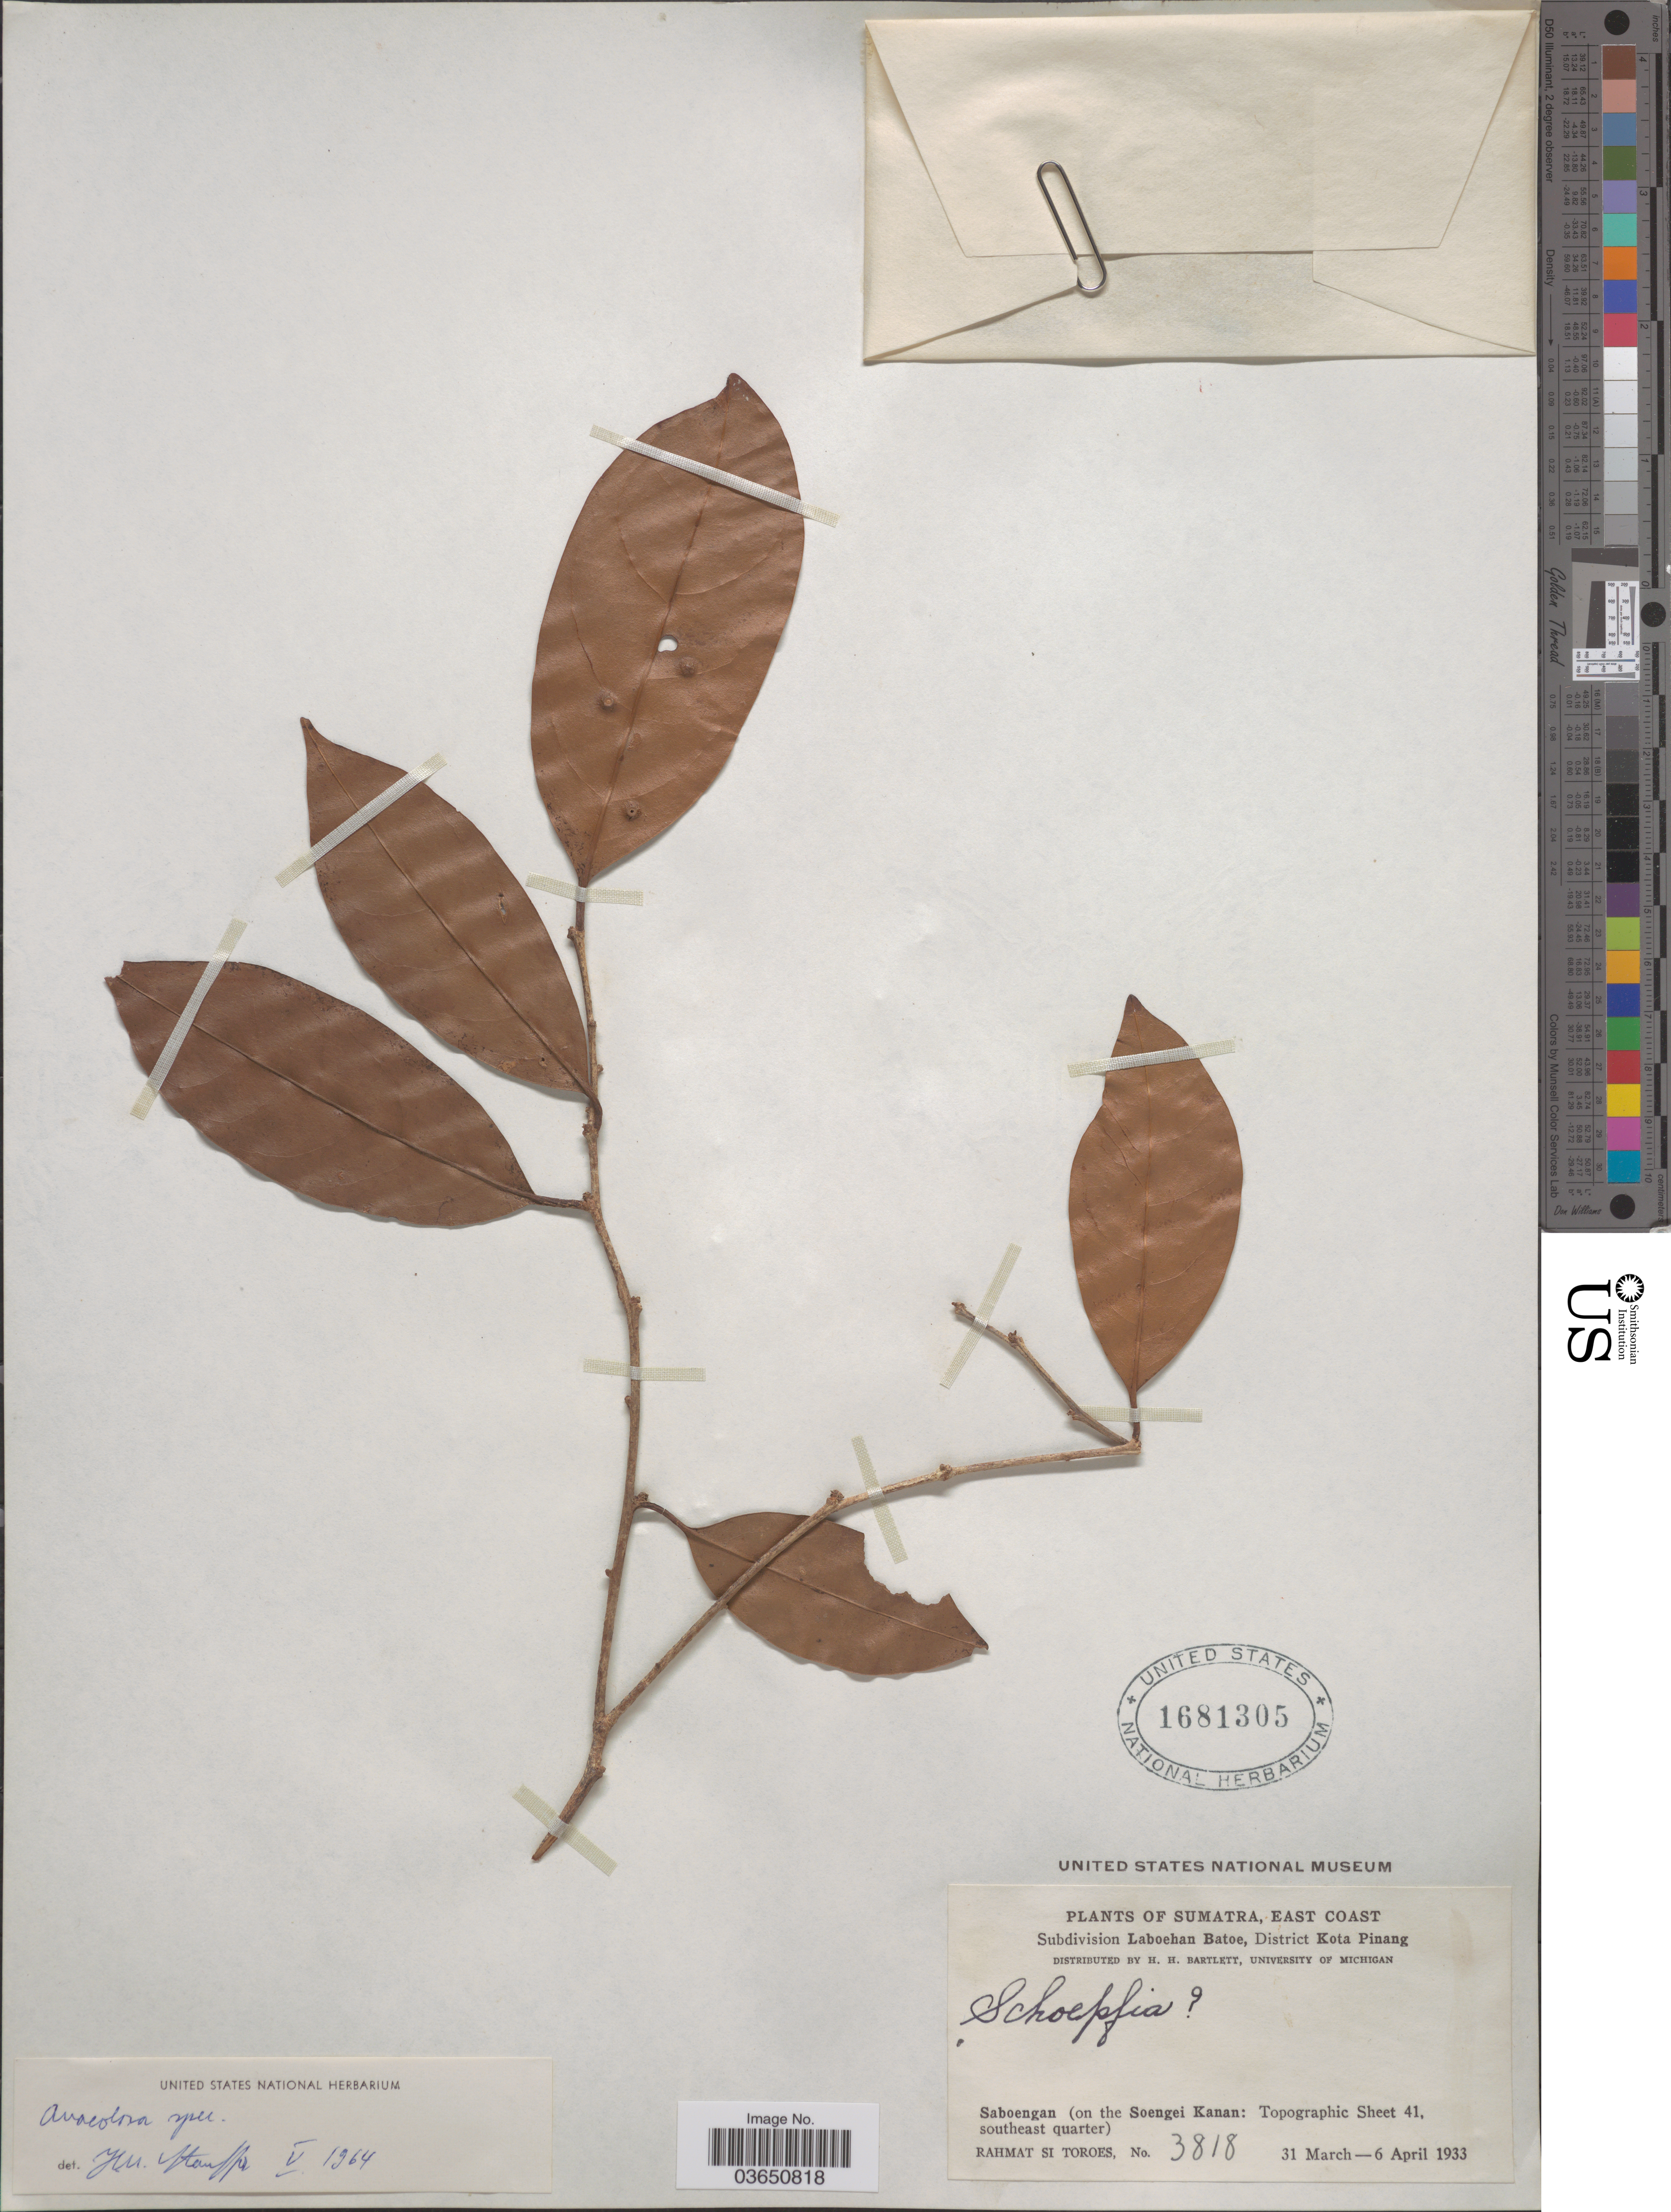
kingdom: Plantae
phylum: Tracheophyta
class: Magnoliopsida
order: Santalales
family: Aptandraceae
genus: Anacolosa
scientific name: Anacolosa sp.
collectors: Rahmat Si Boeea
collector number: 3818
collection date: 1933-03-31/1933-04-06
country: Indonesia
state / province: Sumatra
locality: East Coast. Subdivision Laboehan Batoe, District Kota Pinang. Saboengan (on the Soengei Kanan: Topographic Sheet 41, southeast quarter).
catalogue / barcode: US 1681305